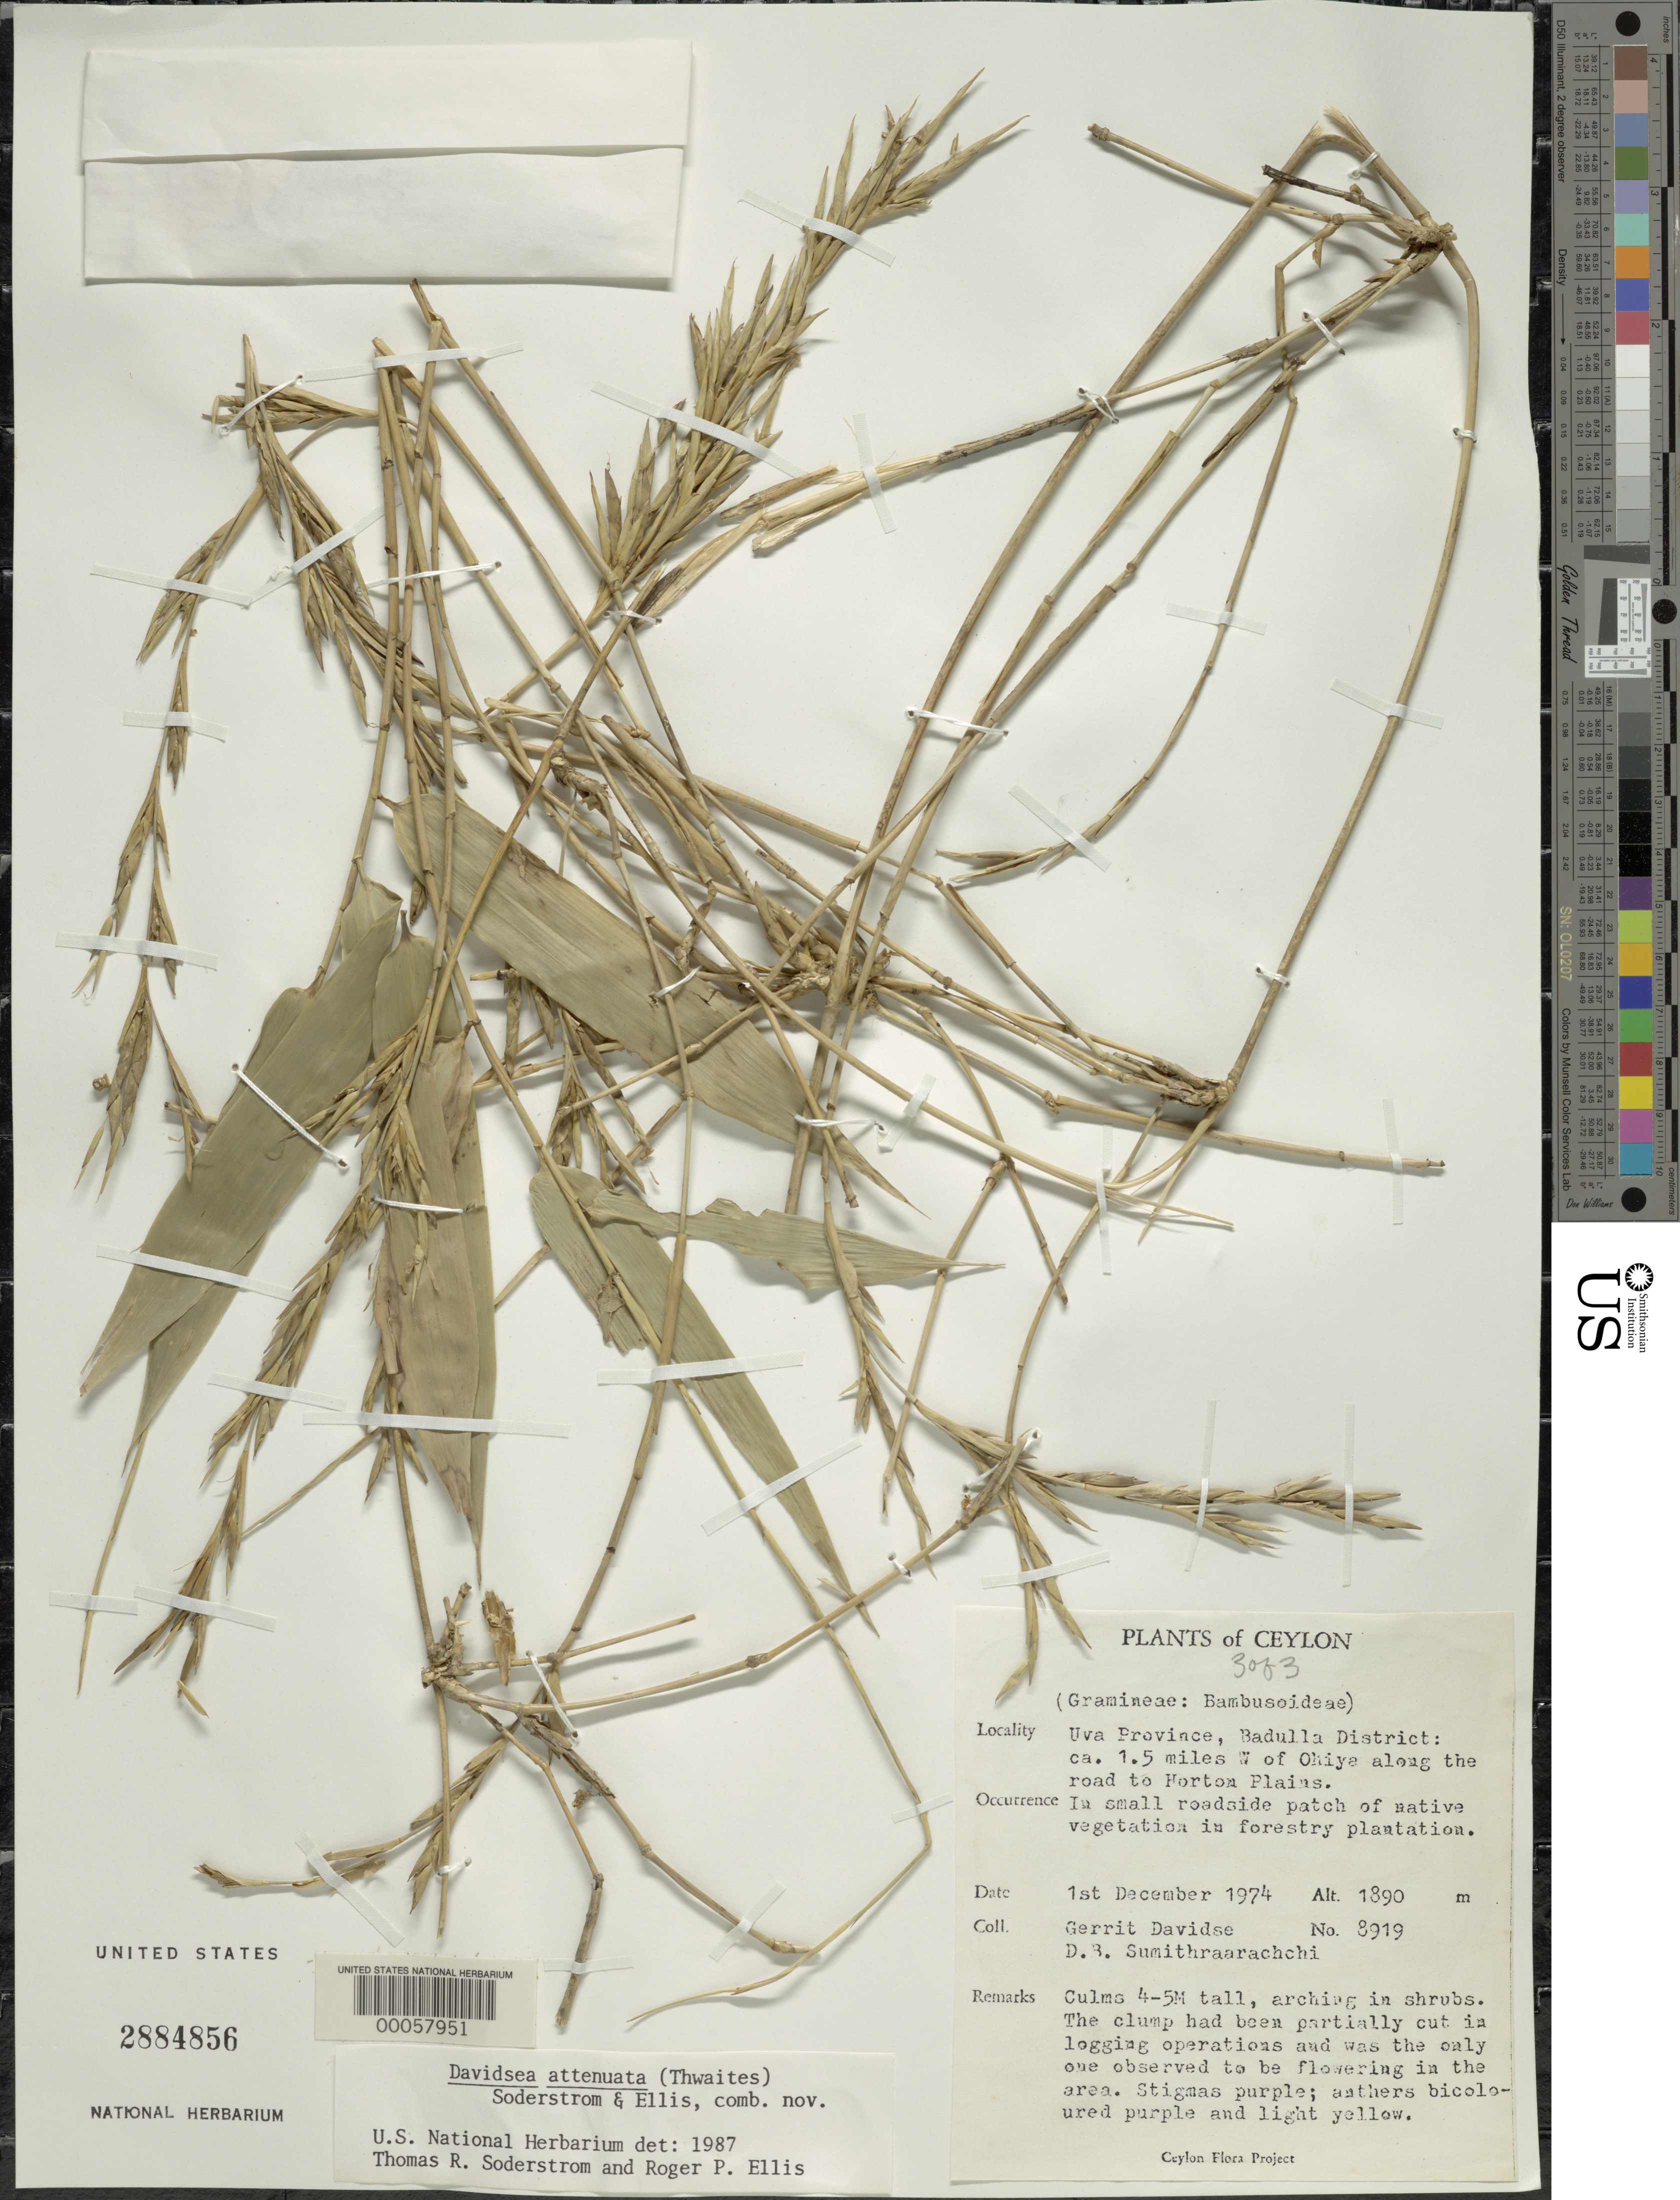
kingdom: Plantae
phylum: Tracheophyta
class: Liliopsida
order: Poales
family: Poaceae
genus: Davidsea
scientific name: Davidsea attenuata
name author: (Thwaites) Soderstr. & R.P. Ellis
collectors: G. Davidse & D. B. Sumithraarachchi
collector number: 8919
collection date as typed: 01 Dec 1974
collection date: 1974-12-01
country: Sri Lanka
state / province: Uva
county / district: Badulla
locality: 1.5 miles w of ohiya along the road to horton plains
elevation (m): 1890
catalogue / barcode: US 2884856